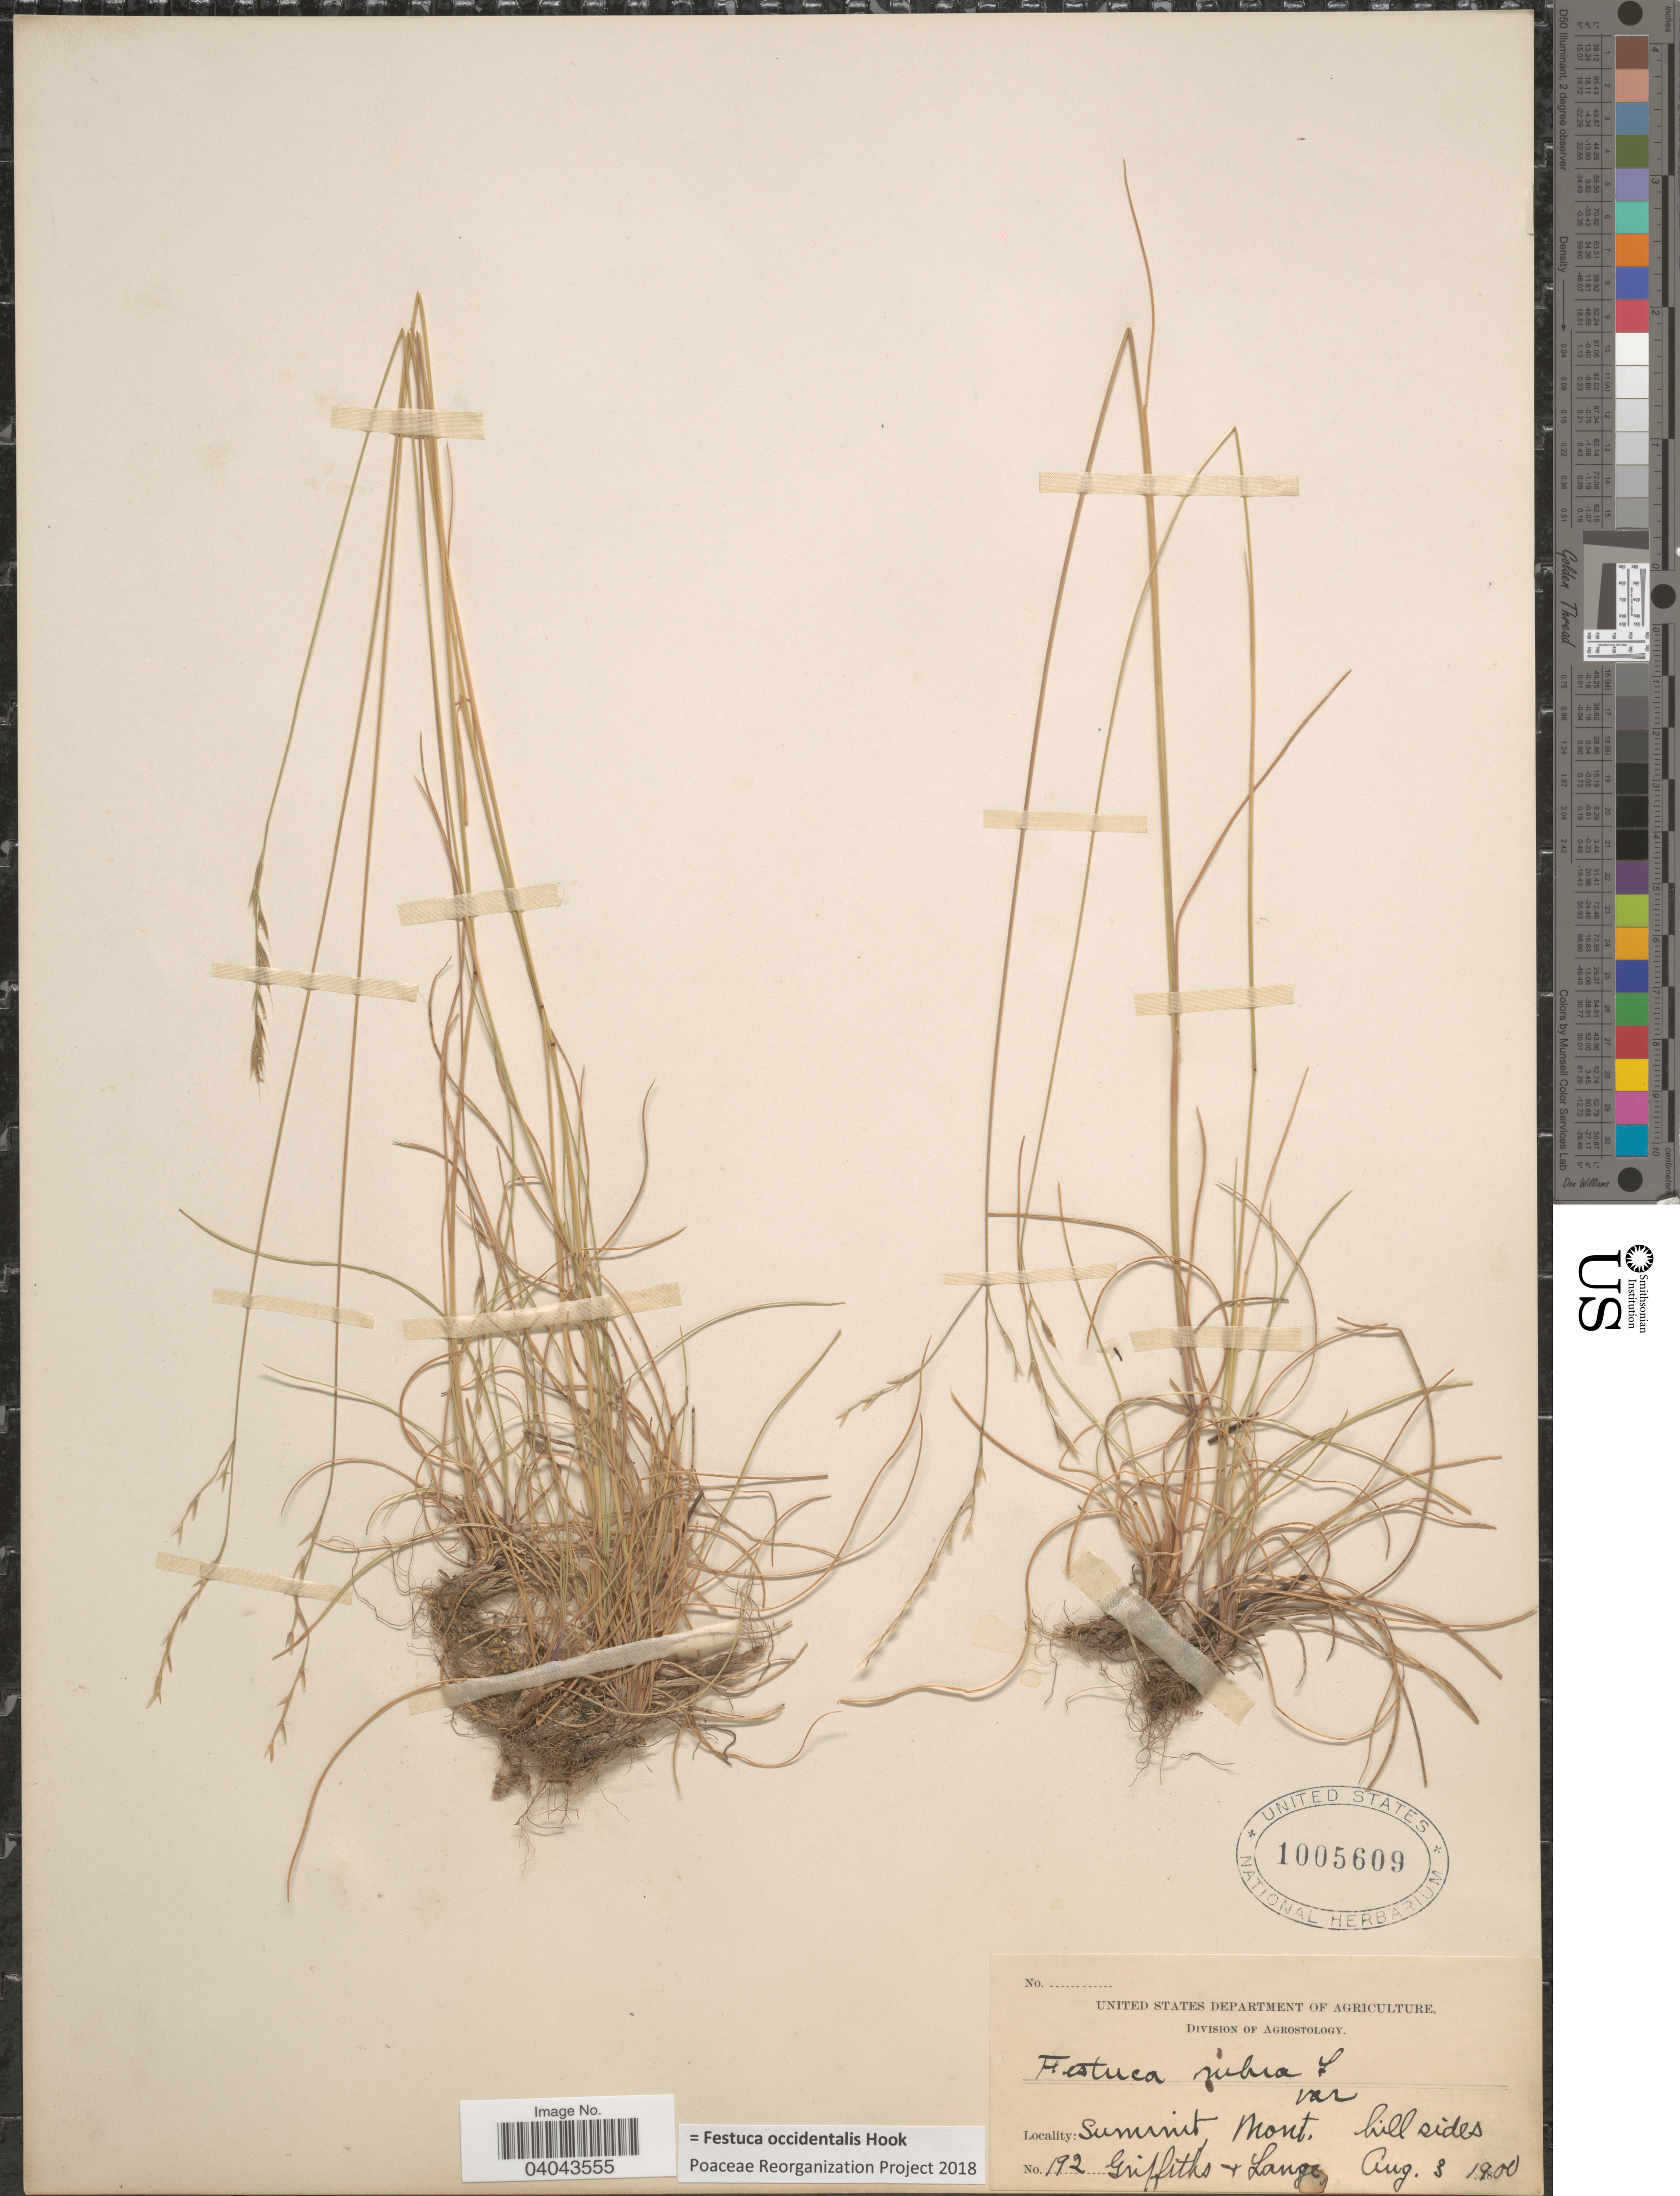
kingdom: Plantae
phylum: Tracheophyta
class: Liliopsida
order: Poales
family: Poaceae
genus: Festuca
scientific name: Festuca occidentalis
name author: Hook.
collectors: -- Griffiths & -- Lange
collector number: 192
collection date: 1900-08-03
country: United States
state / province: Montana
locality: Summit.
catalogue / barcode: US 1005609